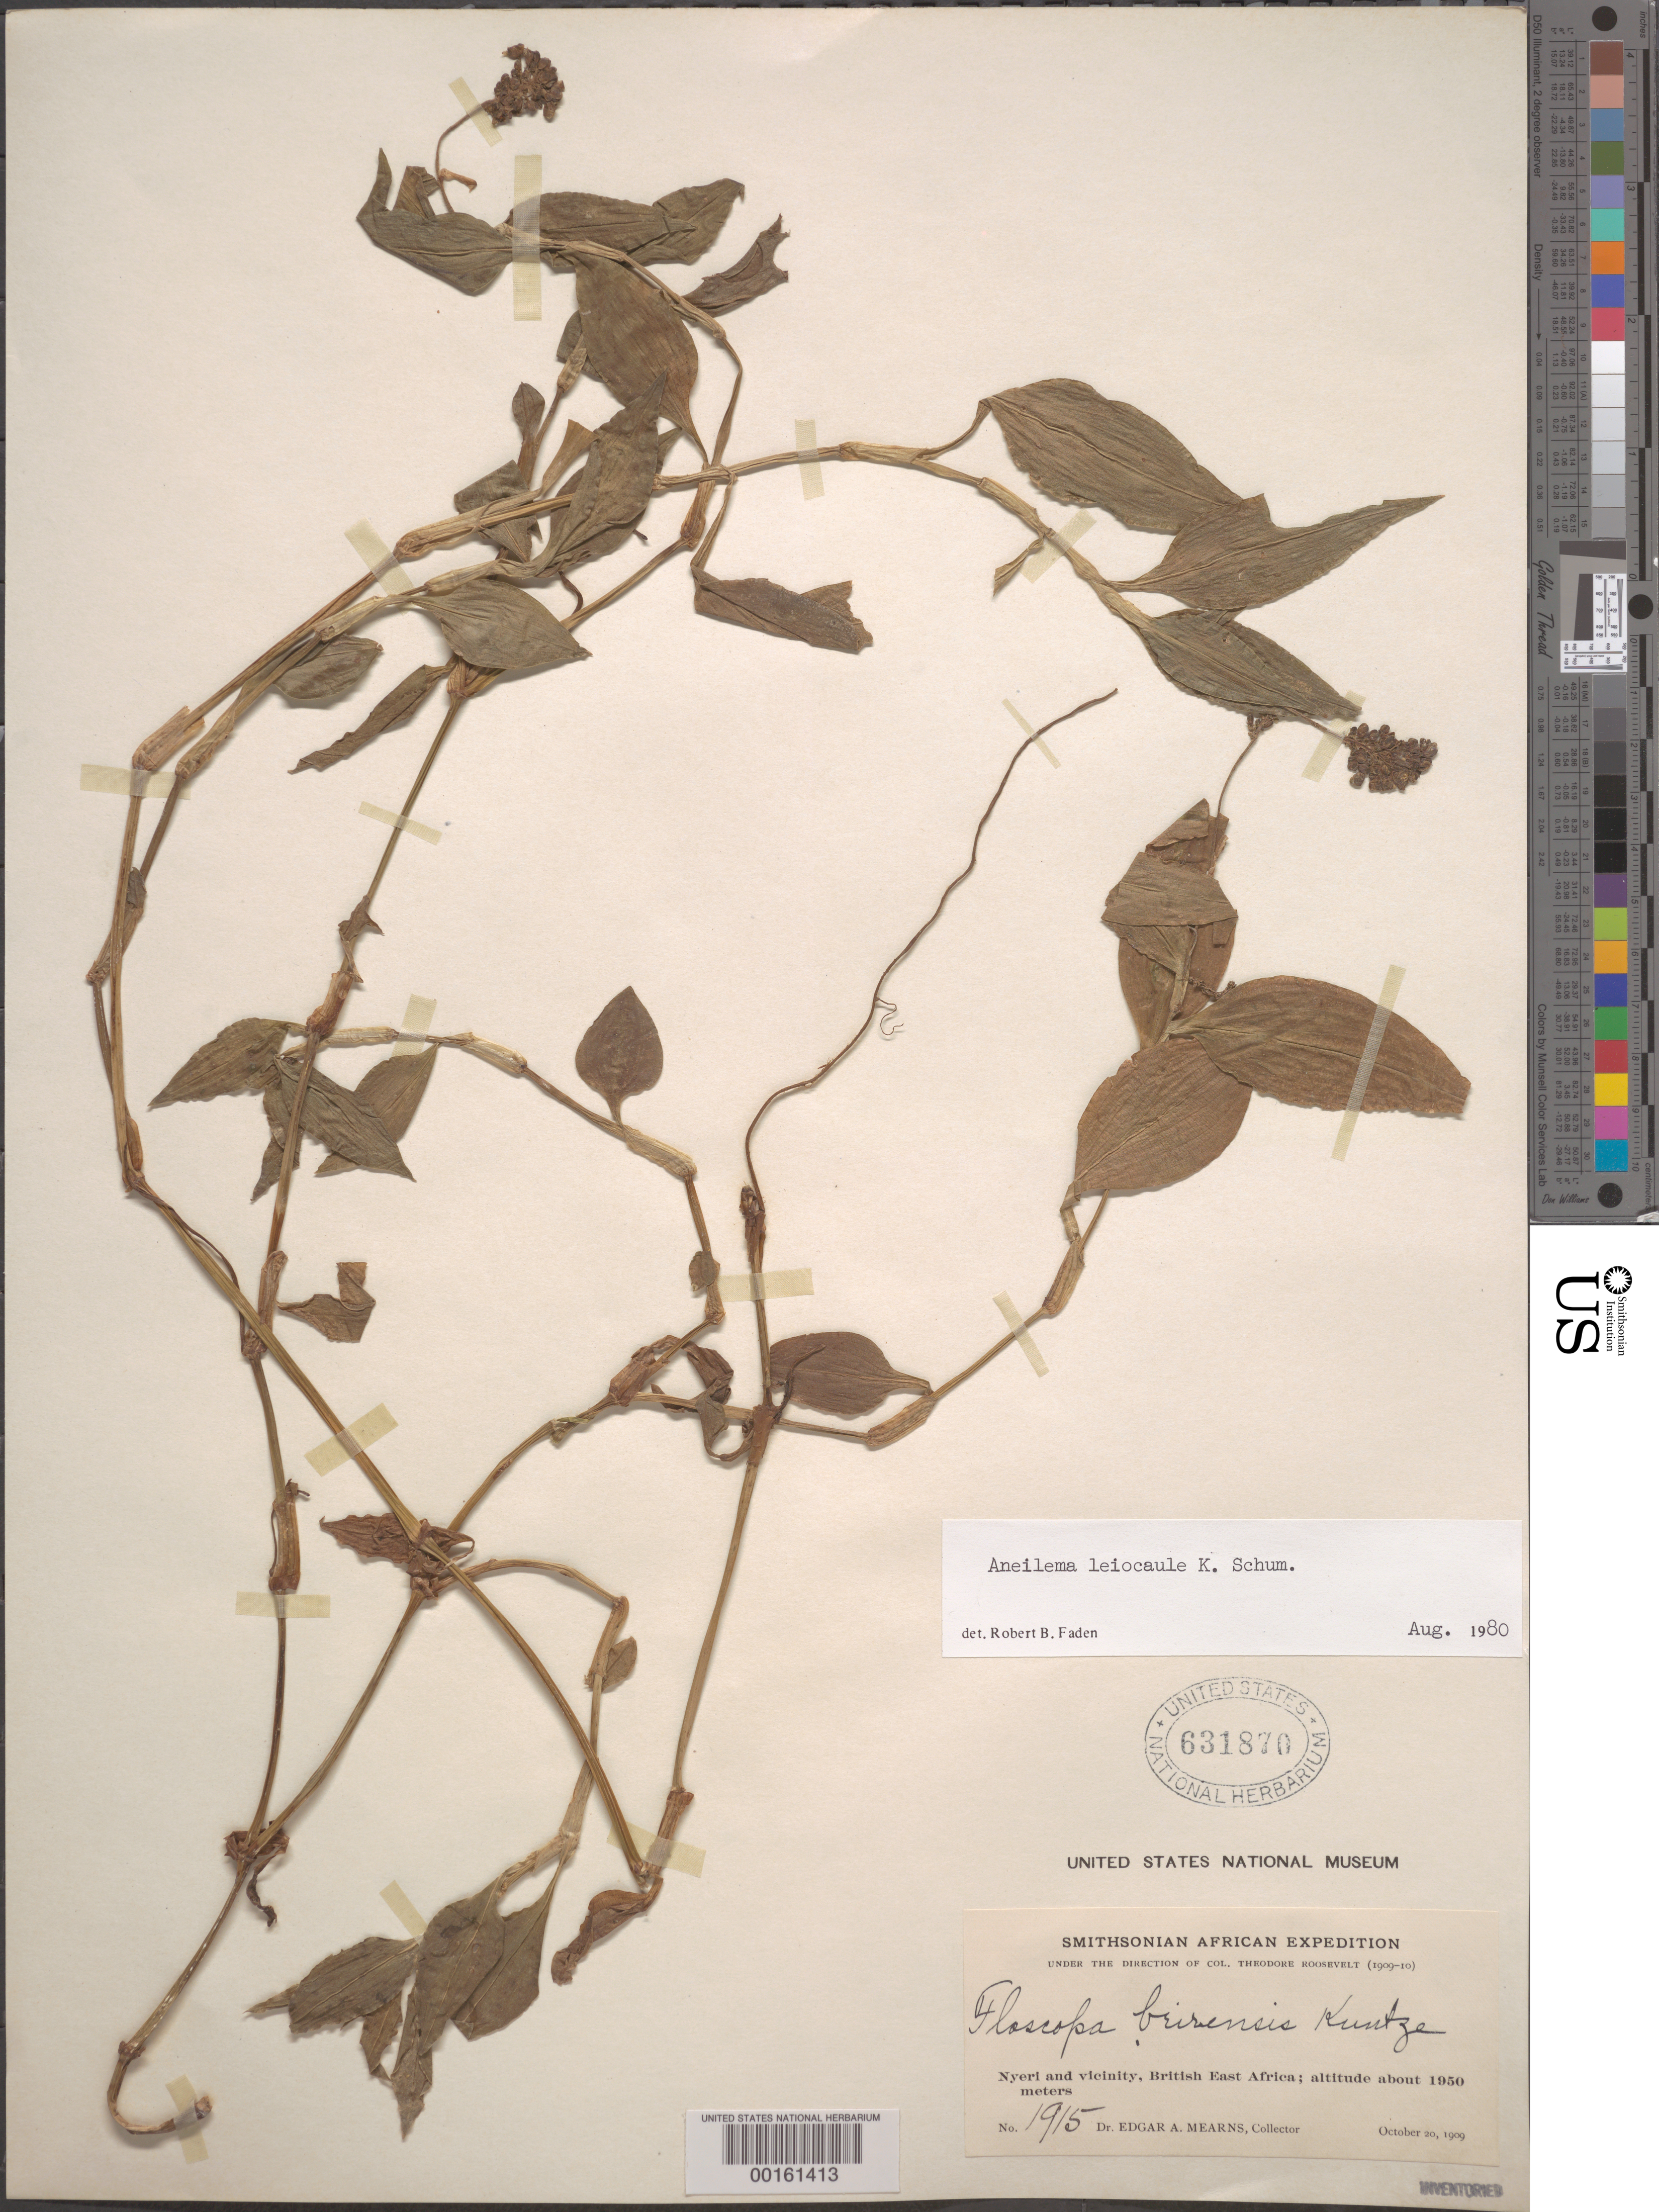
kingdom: Plantae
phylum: Tracheophyta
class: Liliopsida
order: Commelinales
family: Commelinaceae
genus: Aneilema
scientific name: Aneilema leiocaule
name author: K. Schum.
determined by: Faden, Robert B., (US), Smithsonian Institution - National Museum of Natural History (UNITED STATES)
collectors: E. A. Mearns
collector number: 1915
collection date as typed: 20 Oct 1909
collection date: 1909-10-20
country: Kenya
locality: Nyeri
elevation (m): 1950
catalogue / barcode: US 631870